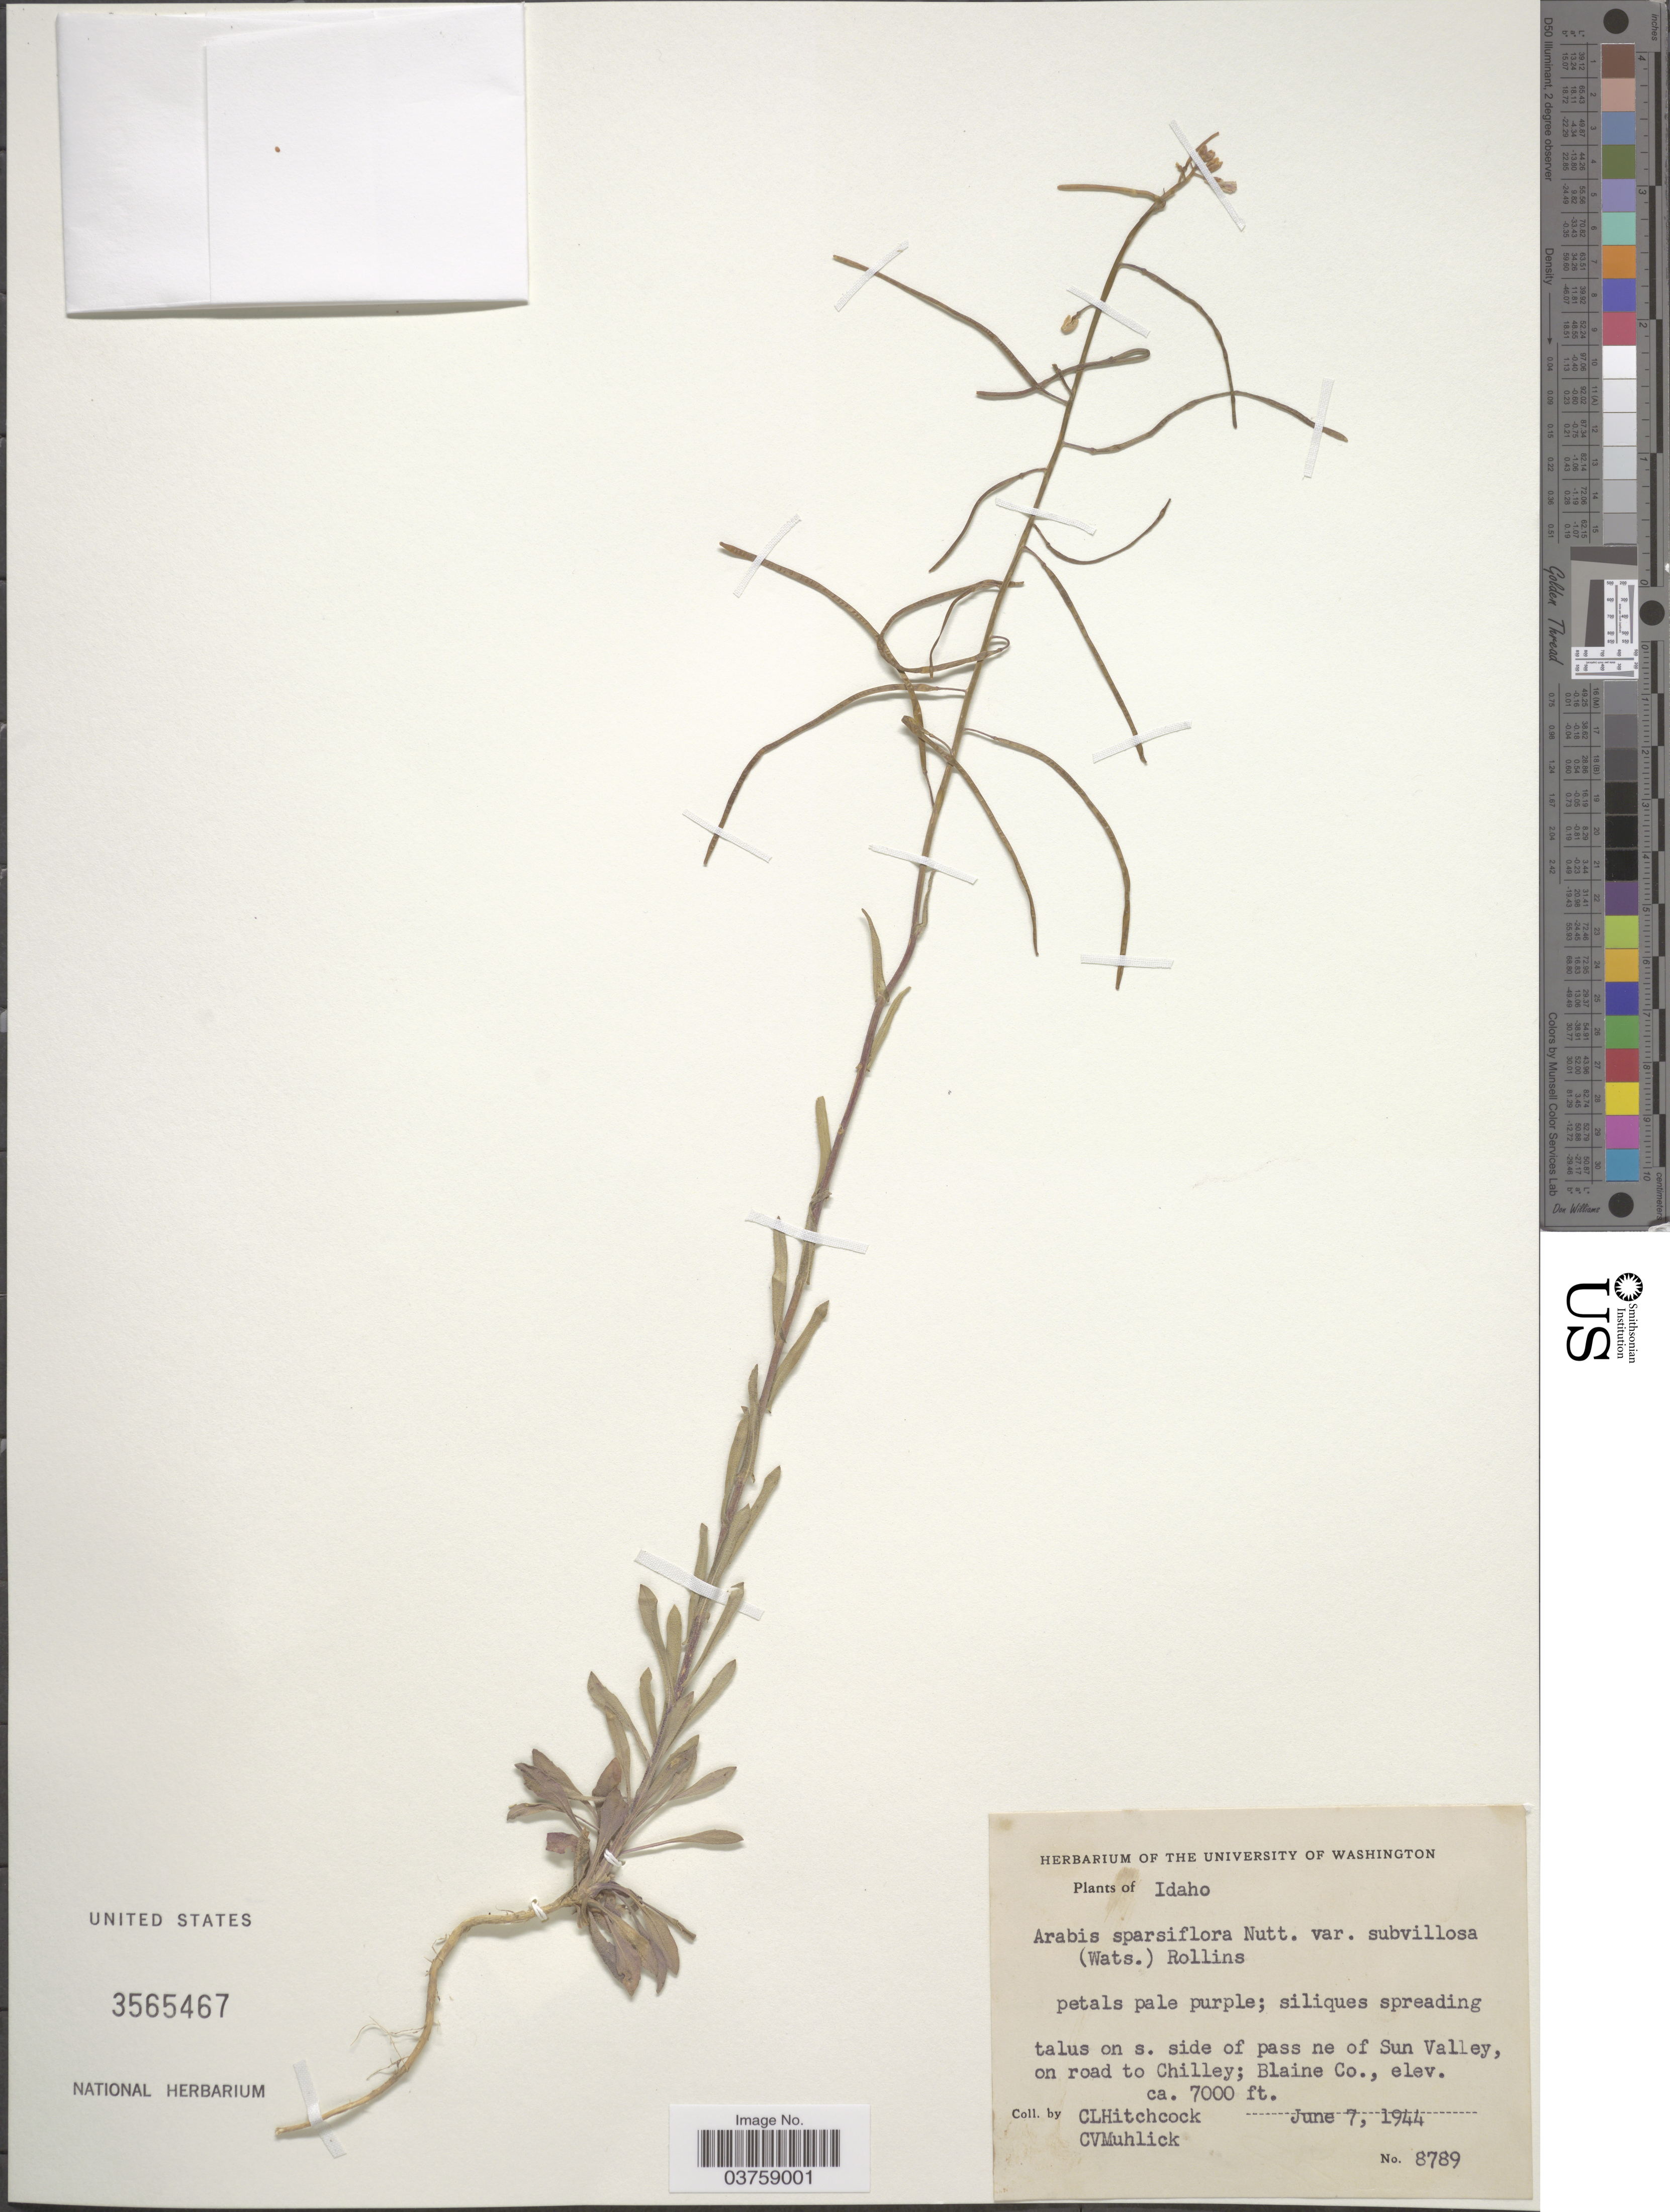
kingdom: Plantae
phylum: Tracheophyta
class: Magnoliopsida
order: Brassicales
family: Brassicaceae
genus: Arabis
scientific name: Arabis sparsiflora var. subvillosa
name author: (S. Watson) Rollins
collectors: C. L. Hitchcock & C. V. Muhlick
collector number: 8789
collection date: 1944-06-07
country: United States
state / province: Idaho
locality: On s. side of pass ne of Sun Valley, on road to Chilley; Blaine Co.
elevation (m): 2134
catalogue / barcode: US 3565467